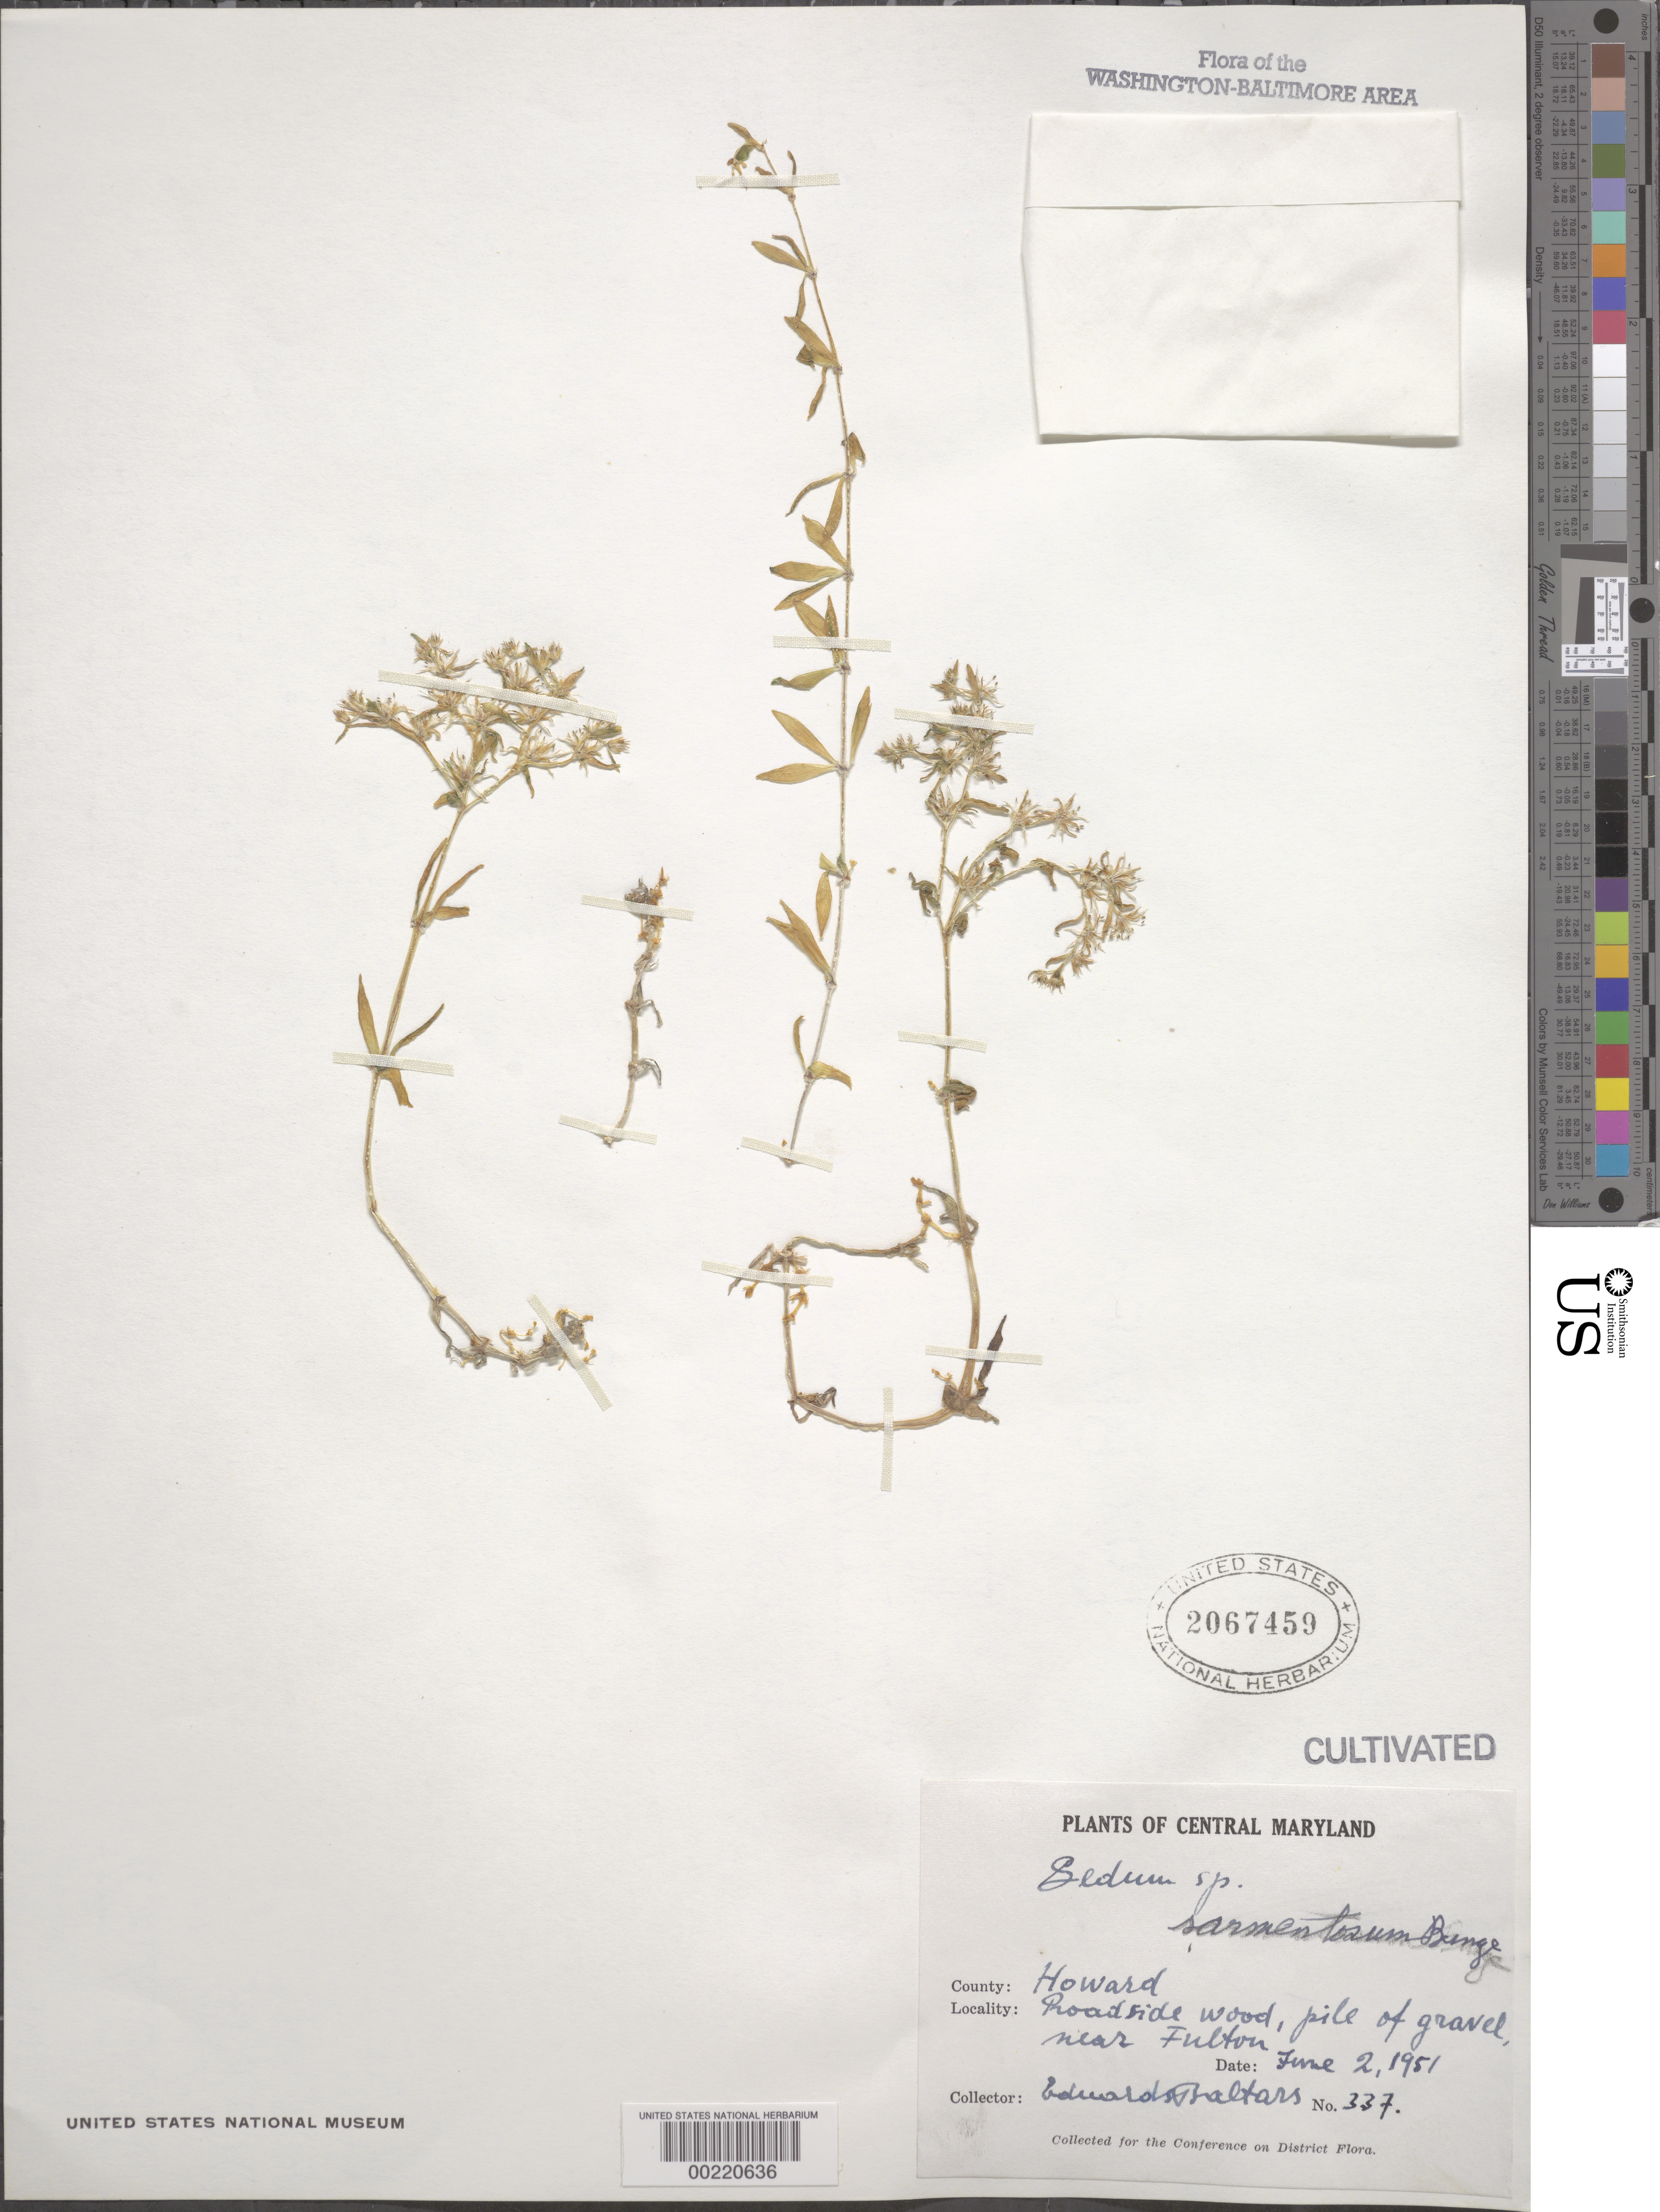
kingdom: Plantae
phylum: Tracheophyta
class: Magnoliopsida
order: Saxifragales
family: Crassulaceae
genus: Sedum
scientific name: Sedum sarmentosum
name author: Bunge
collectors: E. Baltars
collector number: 337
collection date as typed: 02 Jun 1951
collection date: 1951-06-02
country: United States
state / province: Maryland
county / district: Howard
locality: Near Fulton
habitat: Roadside wood, pile of gravel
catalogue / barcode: US 2067459